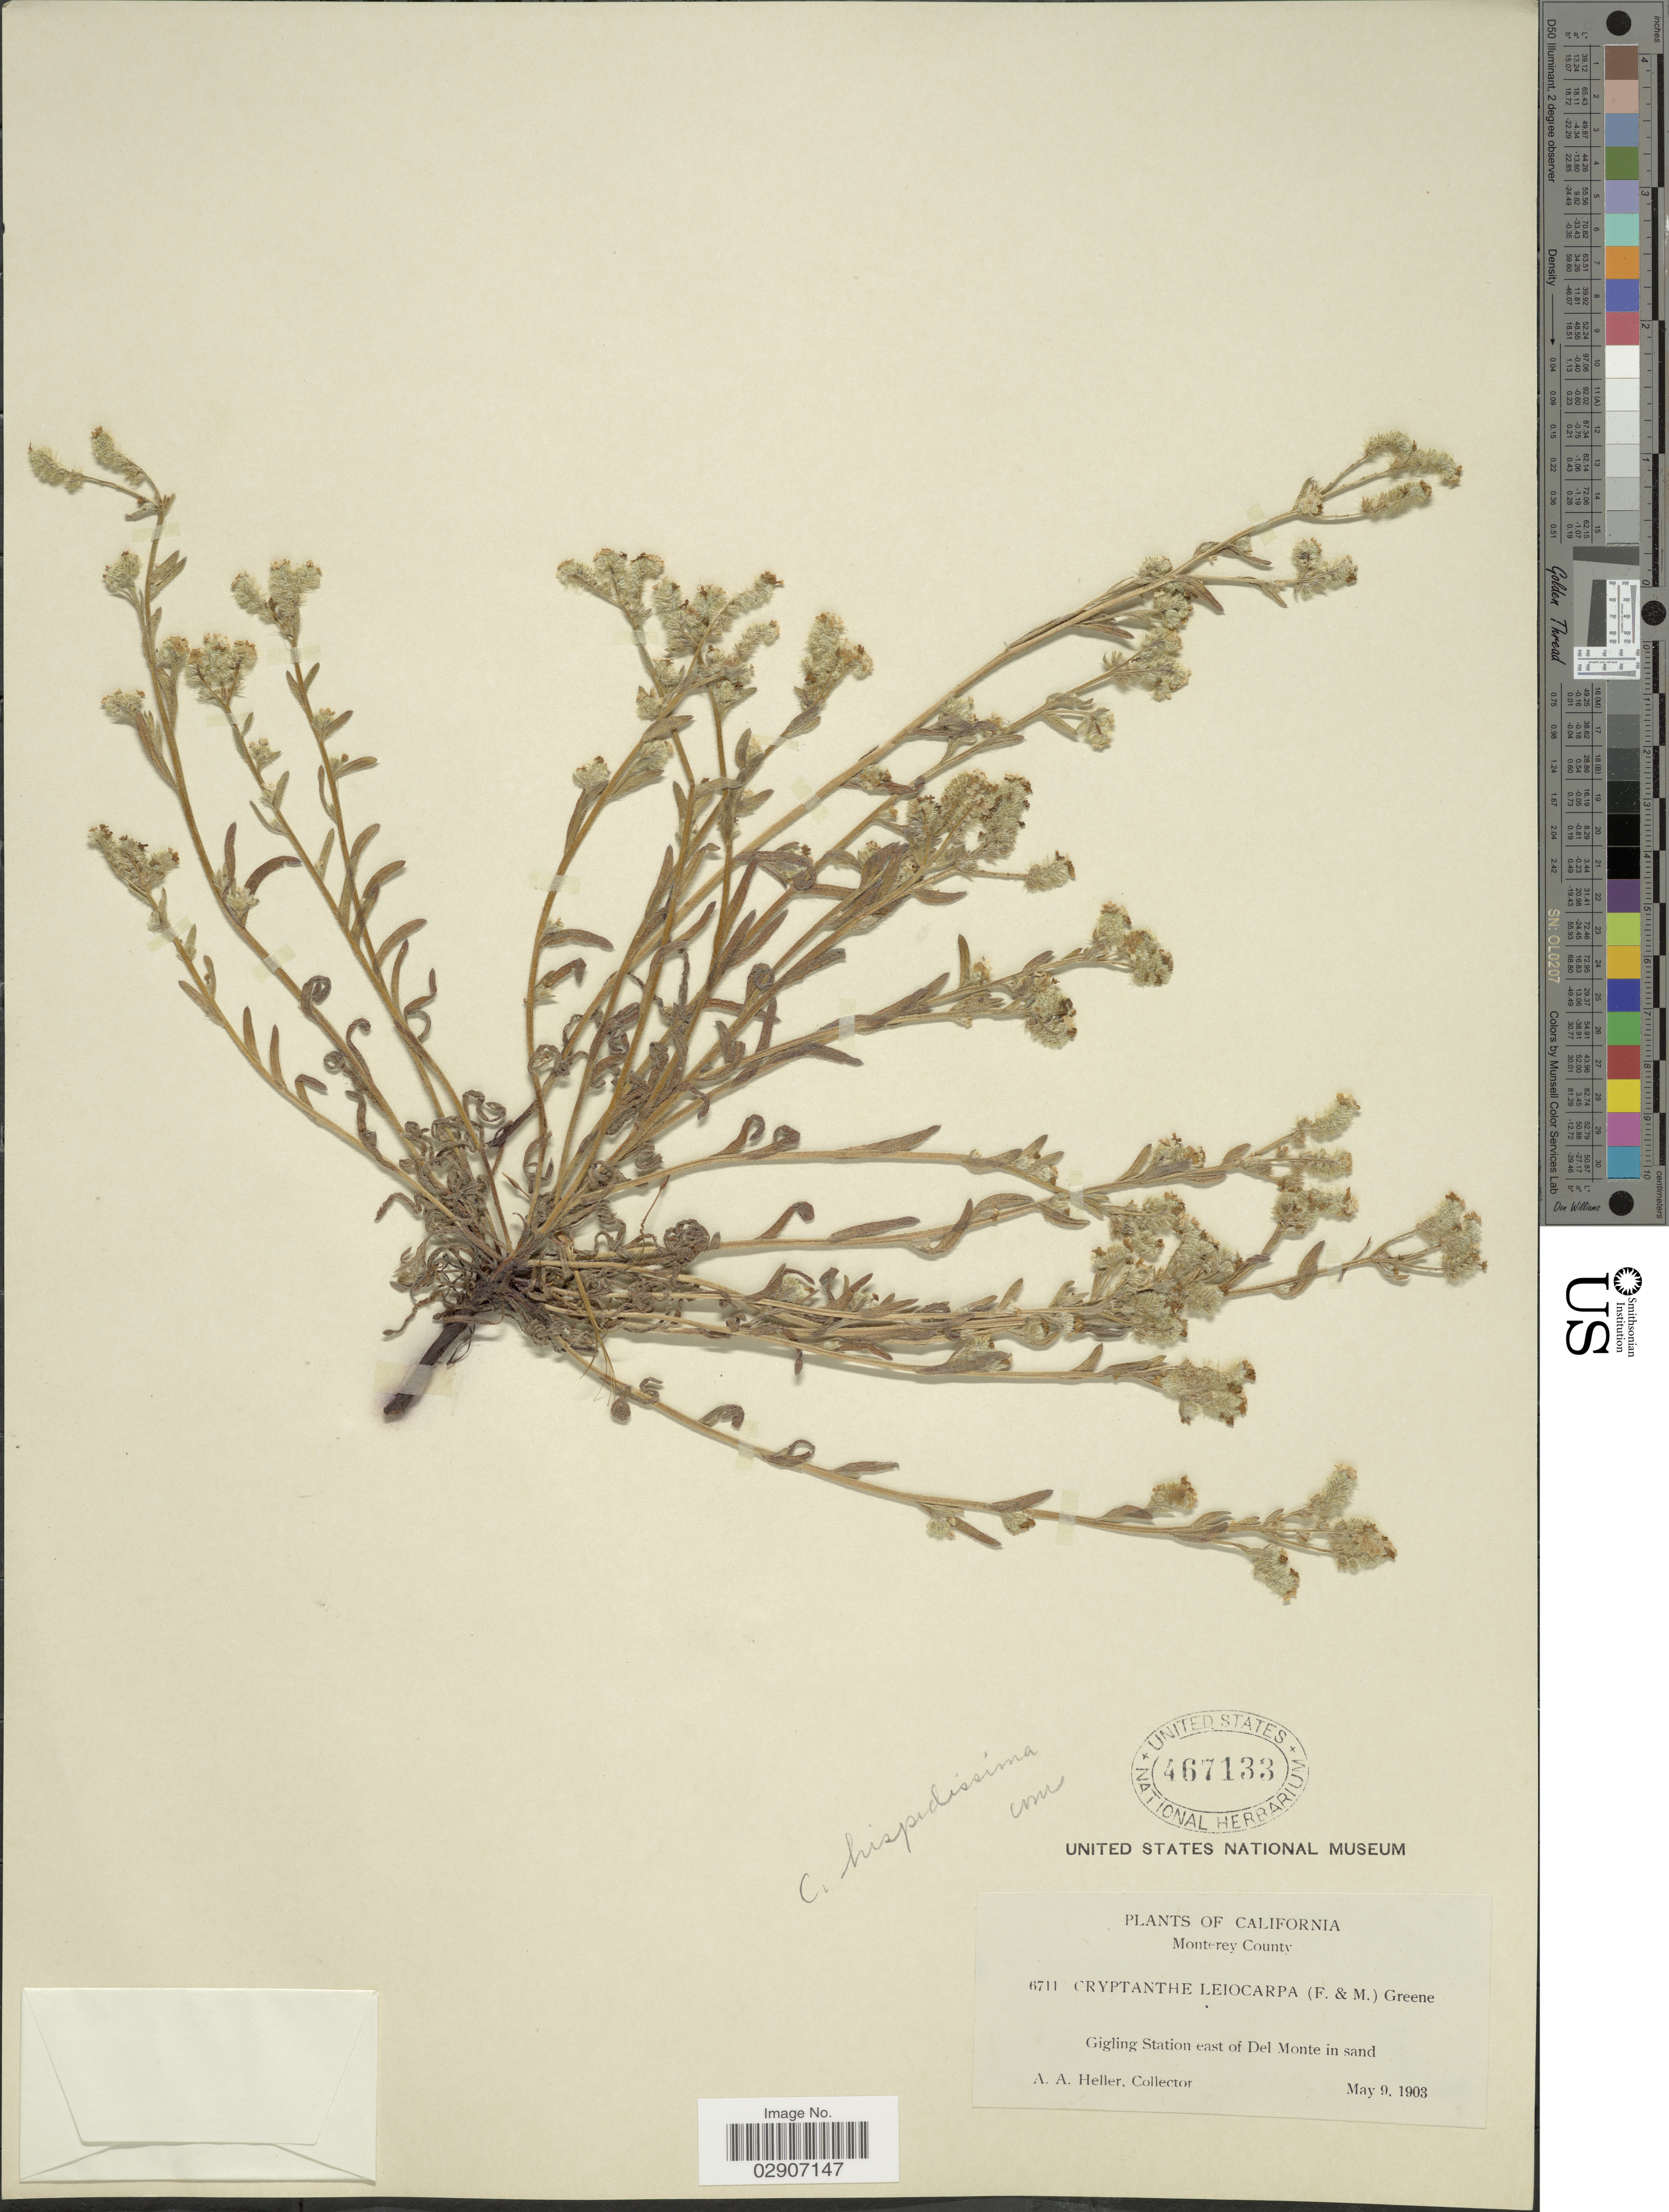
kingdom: Plantae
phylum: Tracheophyta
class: Magnoliopsida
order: Boraginales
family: Boraginaceae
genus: Cryptantha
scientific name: Cryptantha clevelandii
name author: Greene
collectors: A. A. Heller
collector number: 6711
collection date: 1903-05-09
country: United States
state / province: California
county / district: Monterey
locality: Monterey County, Gigling Station east of Del Monte in sand.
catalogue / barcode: US 467133